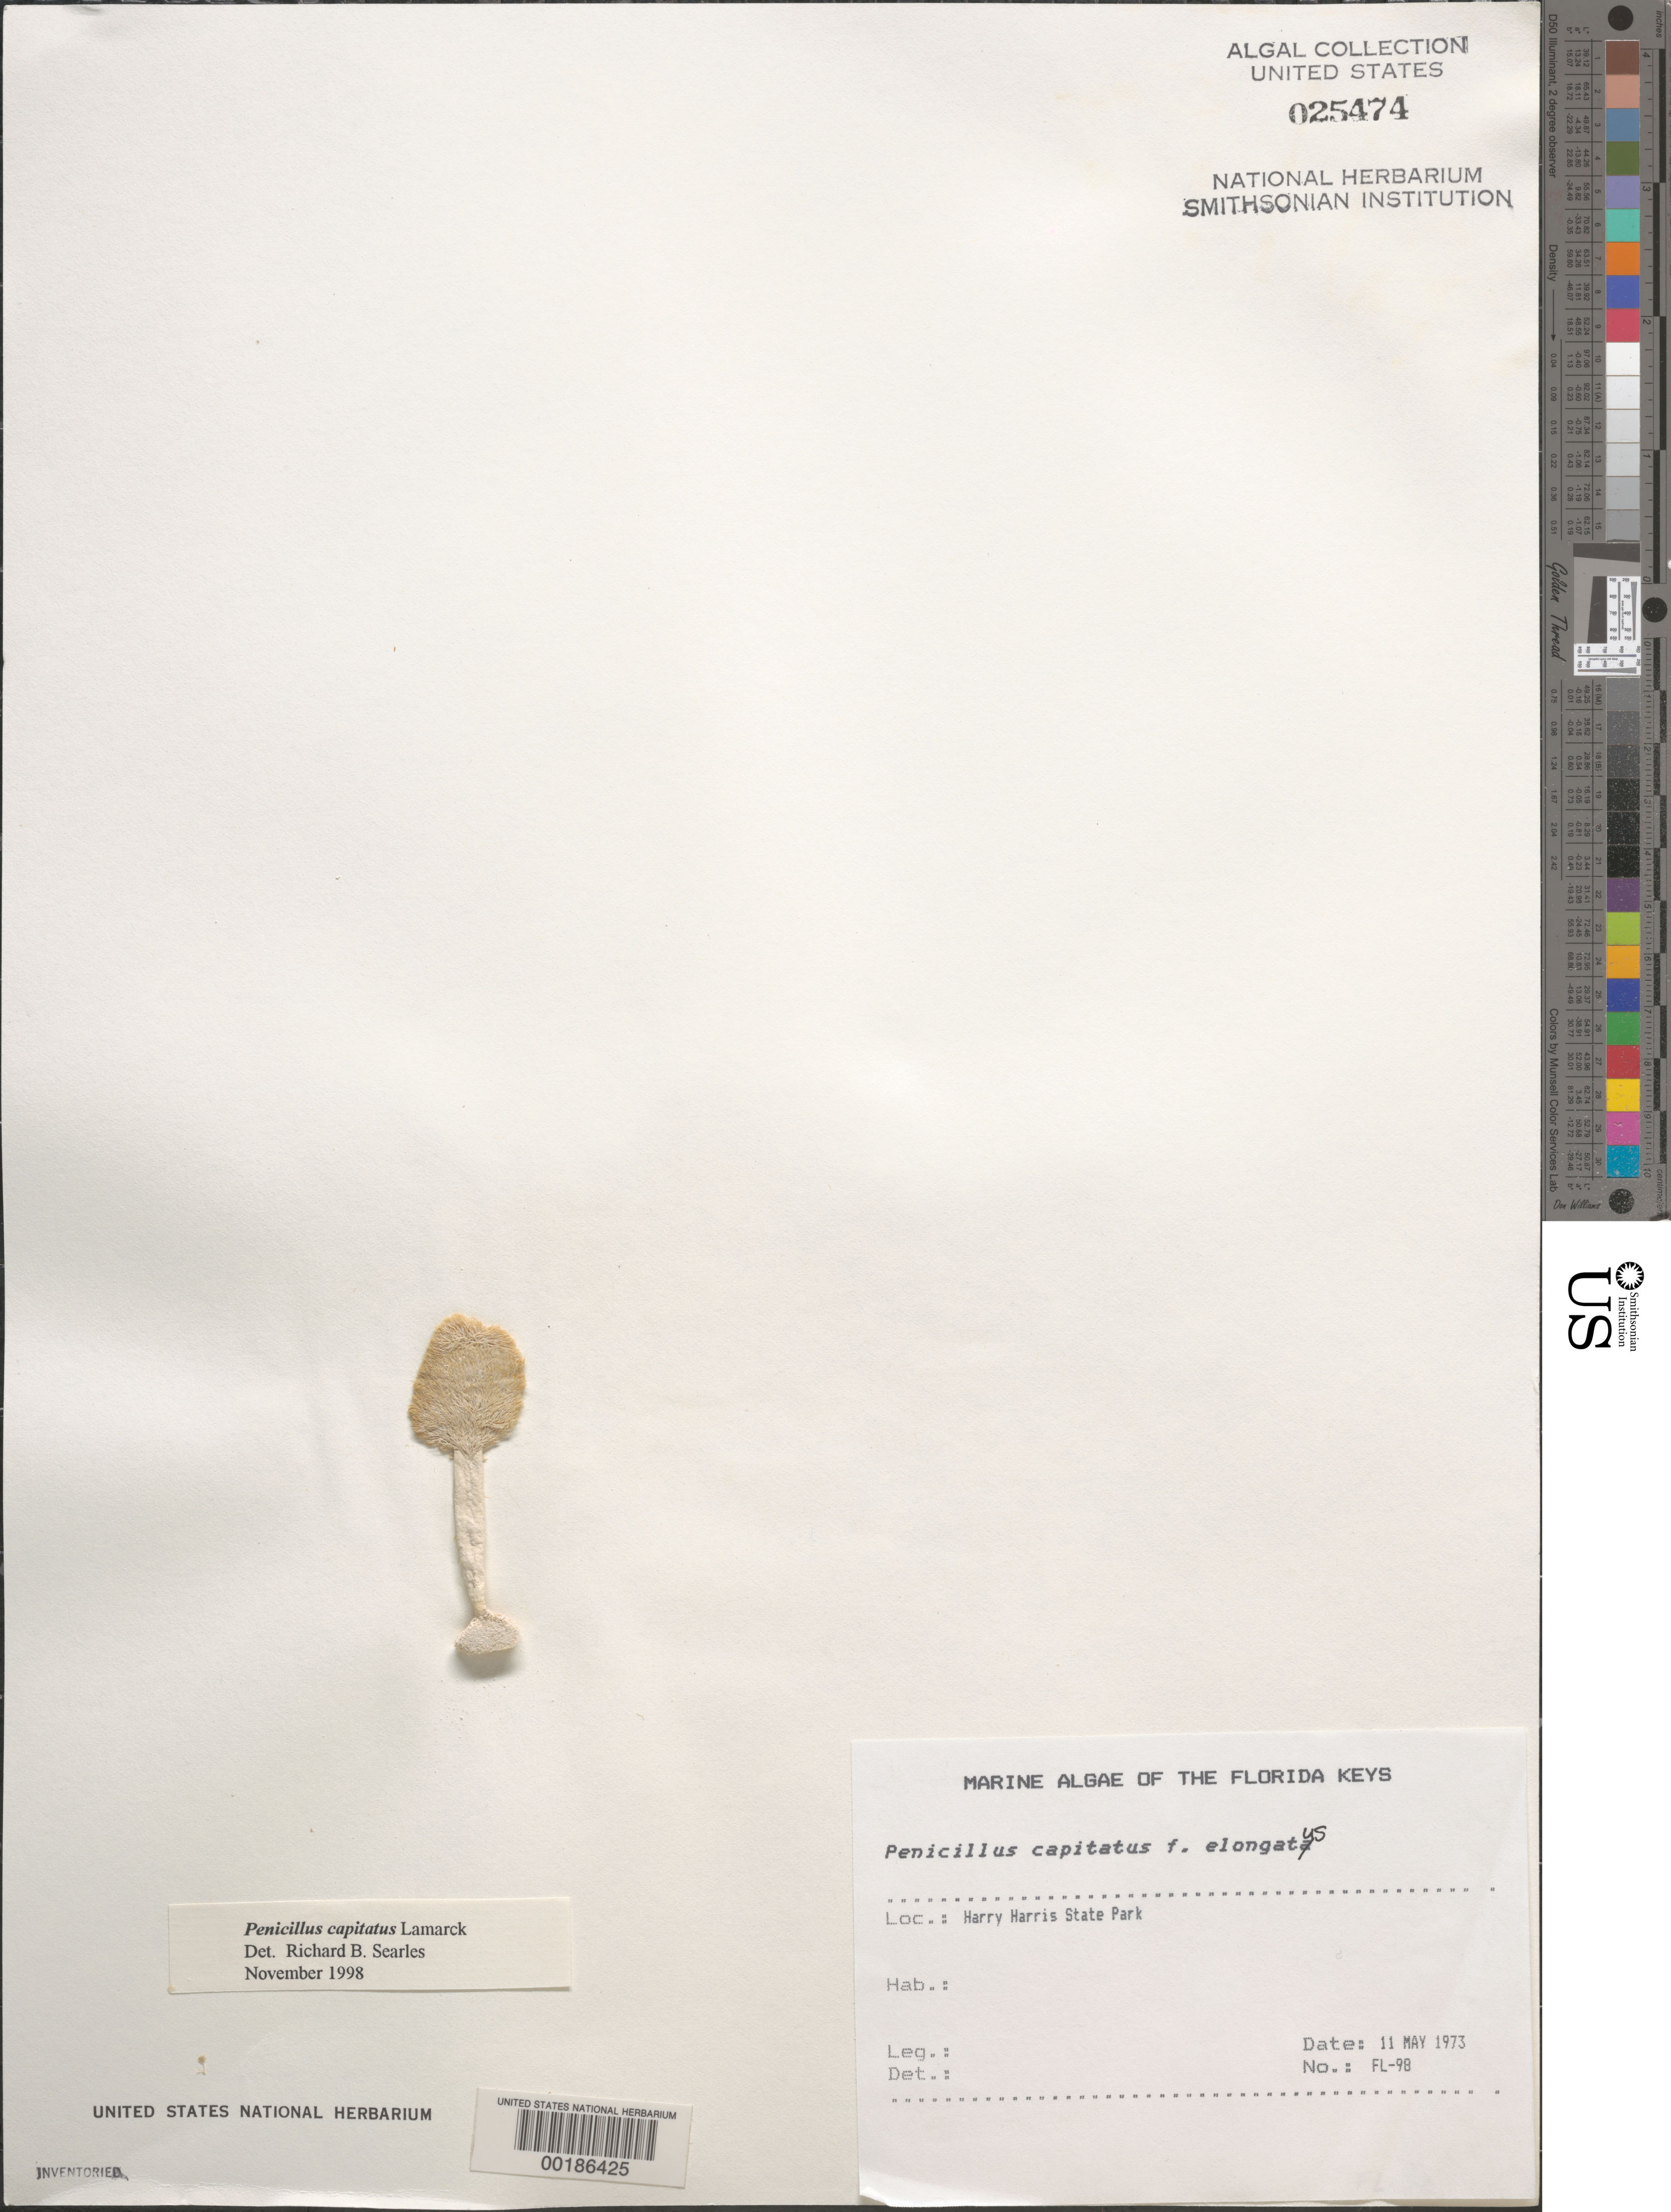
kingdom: Plantae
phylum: Chlorophyta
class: Ulvophyceae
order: Bryopsidales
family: Udoteaceae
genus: Penicillus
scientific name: Penicillus capitatus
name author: Lam.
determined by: Searles, R. B.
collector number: FL-98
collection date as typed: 11 May 1973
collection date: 1973-05-11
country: United States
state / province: Florida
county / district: Monroe County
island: Key Largo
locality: Harry Harris State Park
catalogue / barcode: US 25474